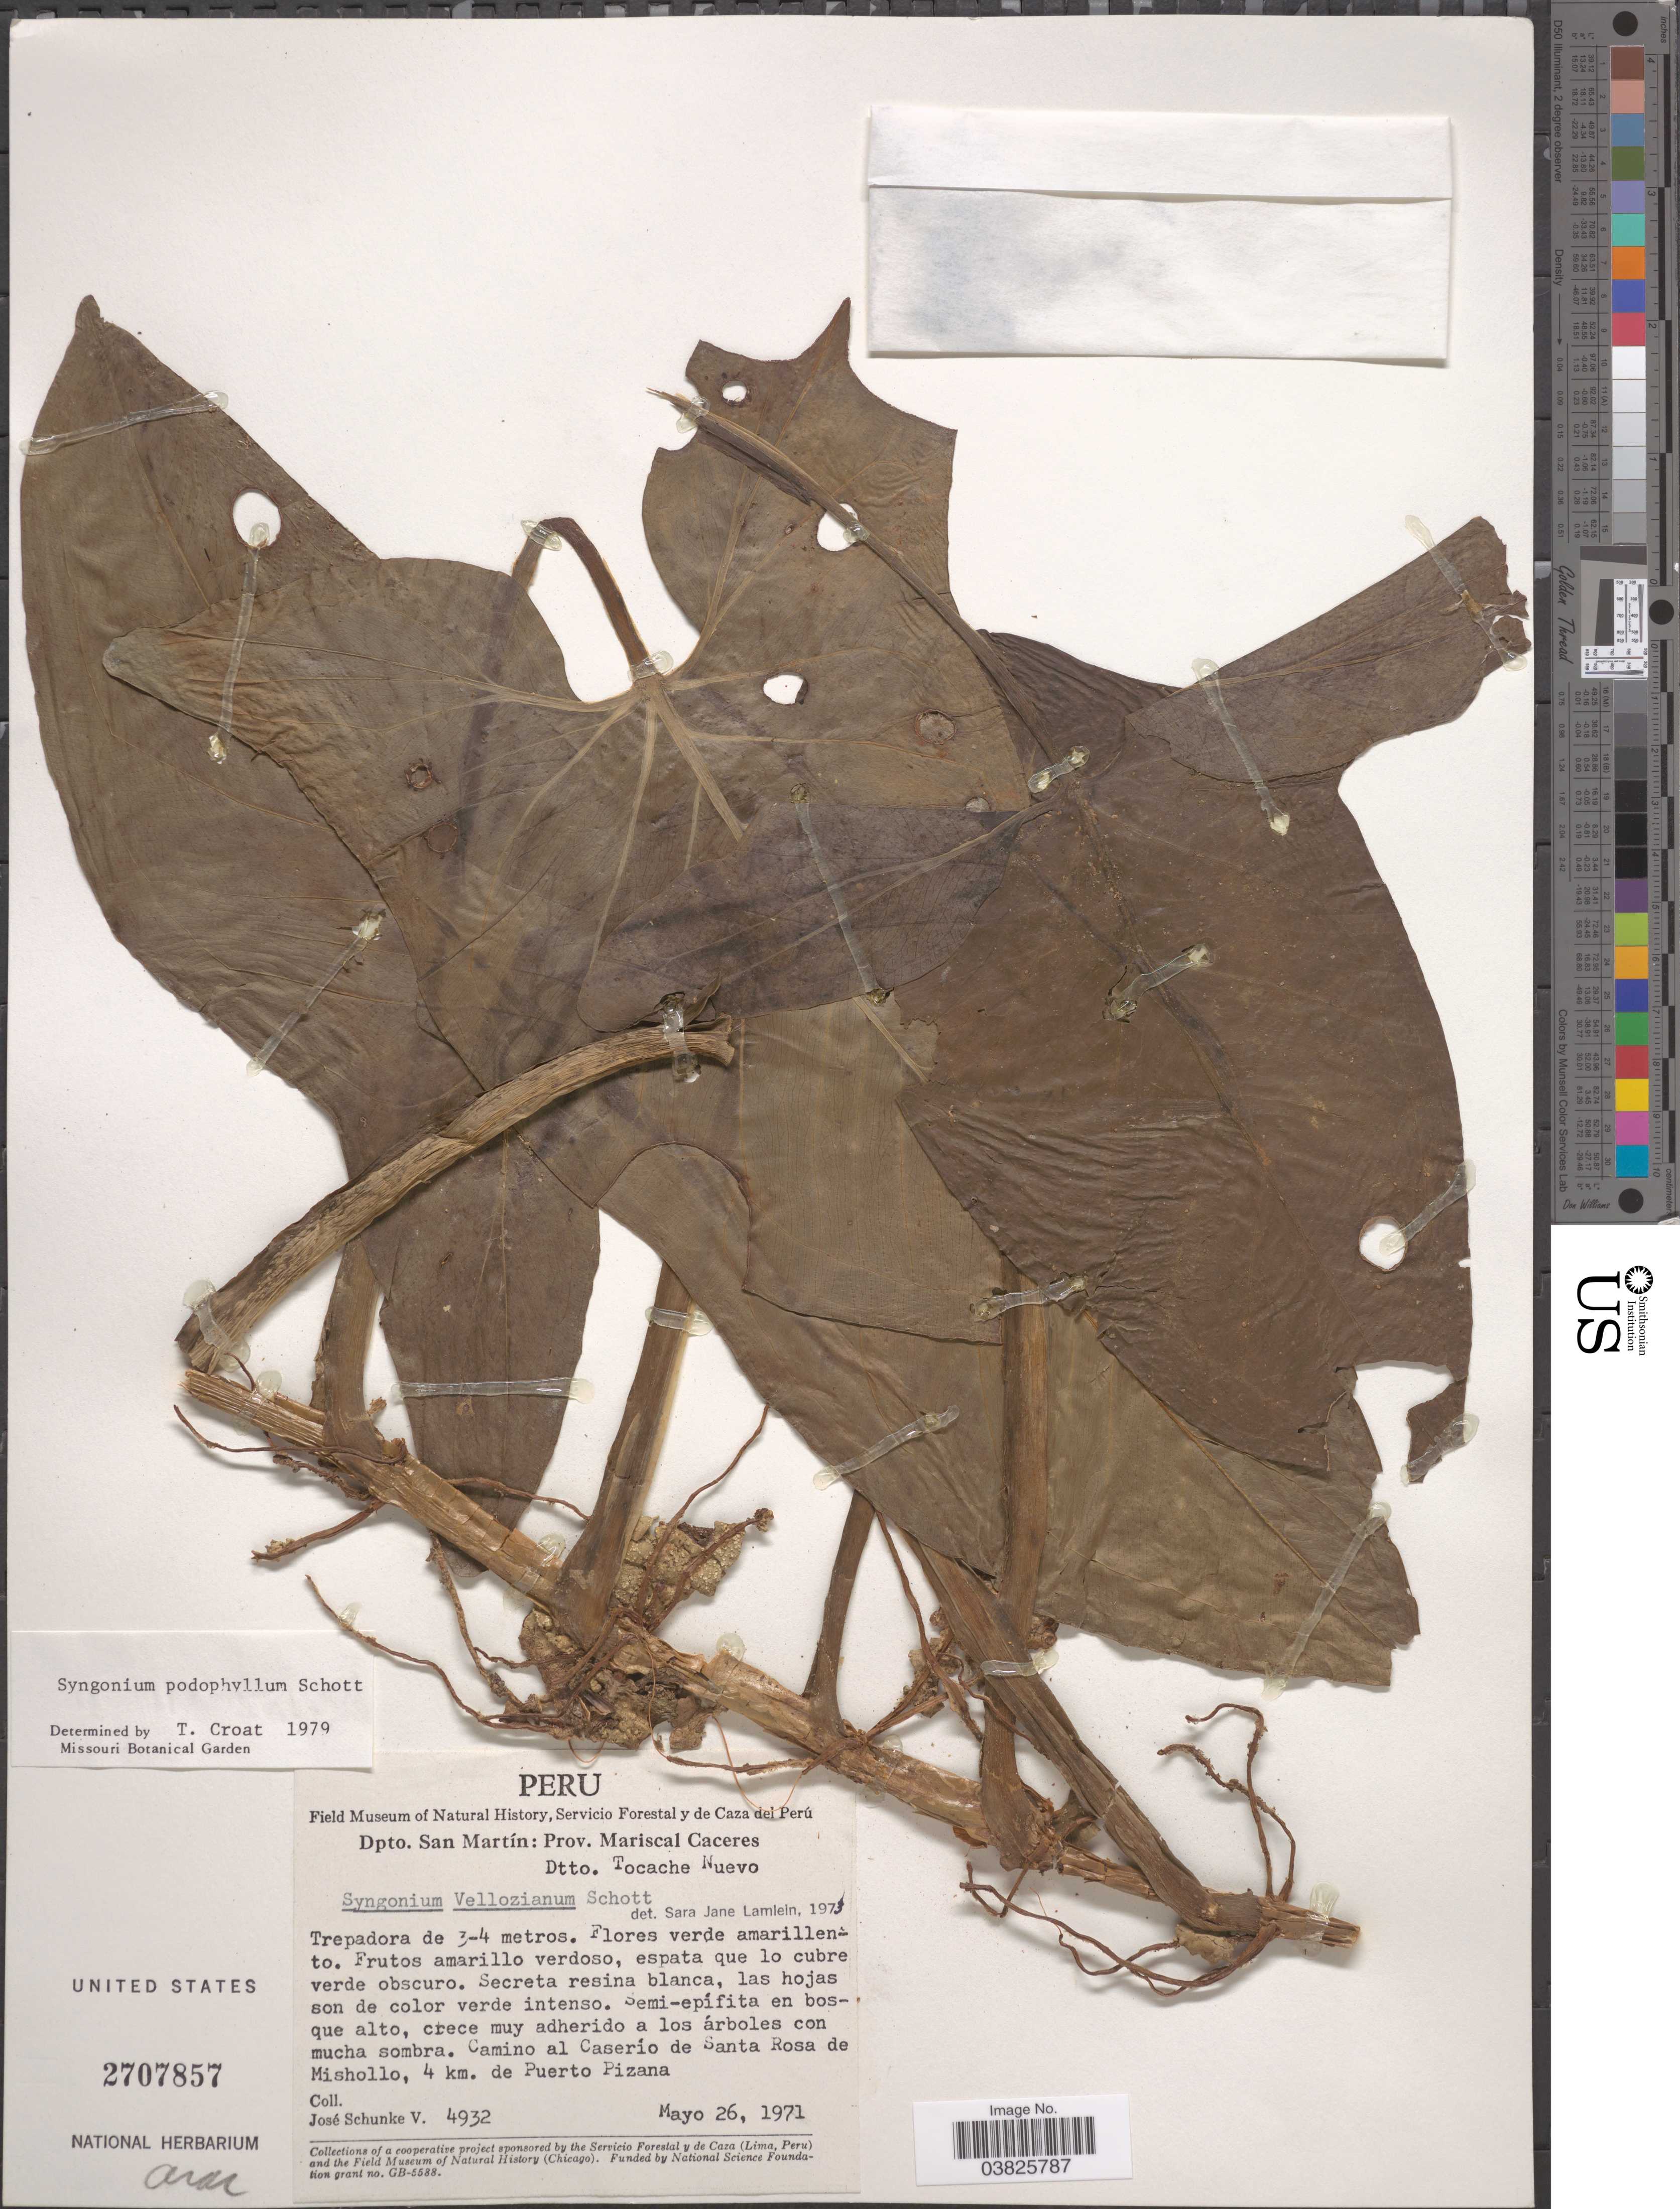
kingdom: Plantae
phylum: Tracheophyta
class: Liliopsida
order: Alismatales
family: Araceae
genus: Syngonium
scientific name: Syngonium podophyllum 'Lemon-Lime'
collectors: J. Schunke Vigo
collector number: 4932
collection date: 1971-05-26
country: Peru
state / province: San Martín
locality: Dpto. San Martín: Prov. Mariscal Caceres. Dtto. Tocache Nuevo. Camino al Caserío de Santa Rosa de Mishollo, 4 km. de Puerto Pizana.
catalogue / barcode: US 2707857